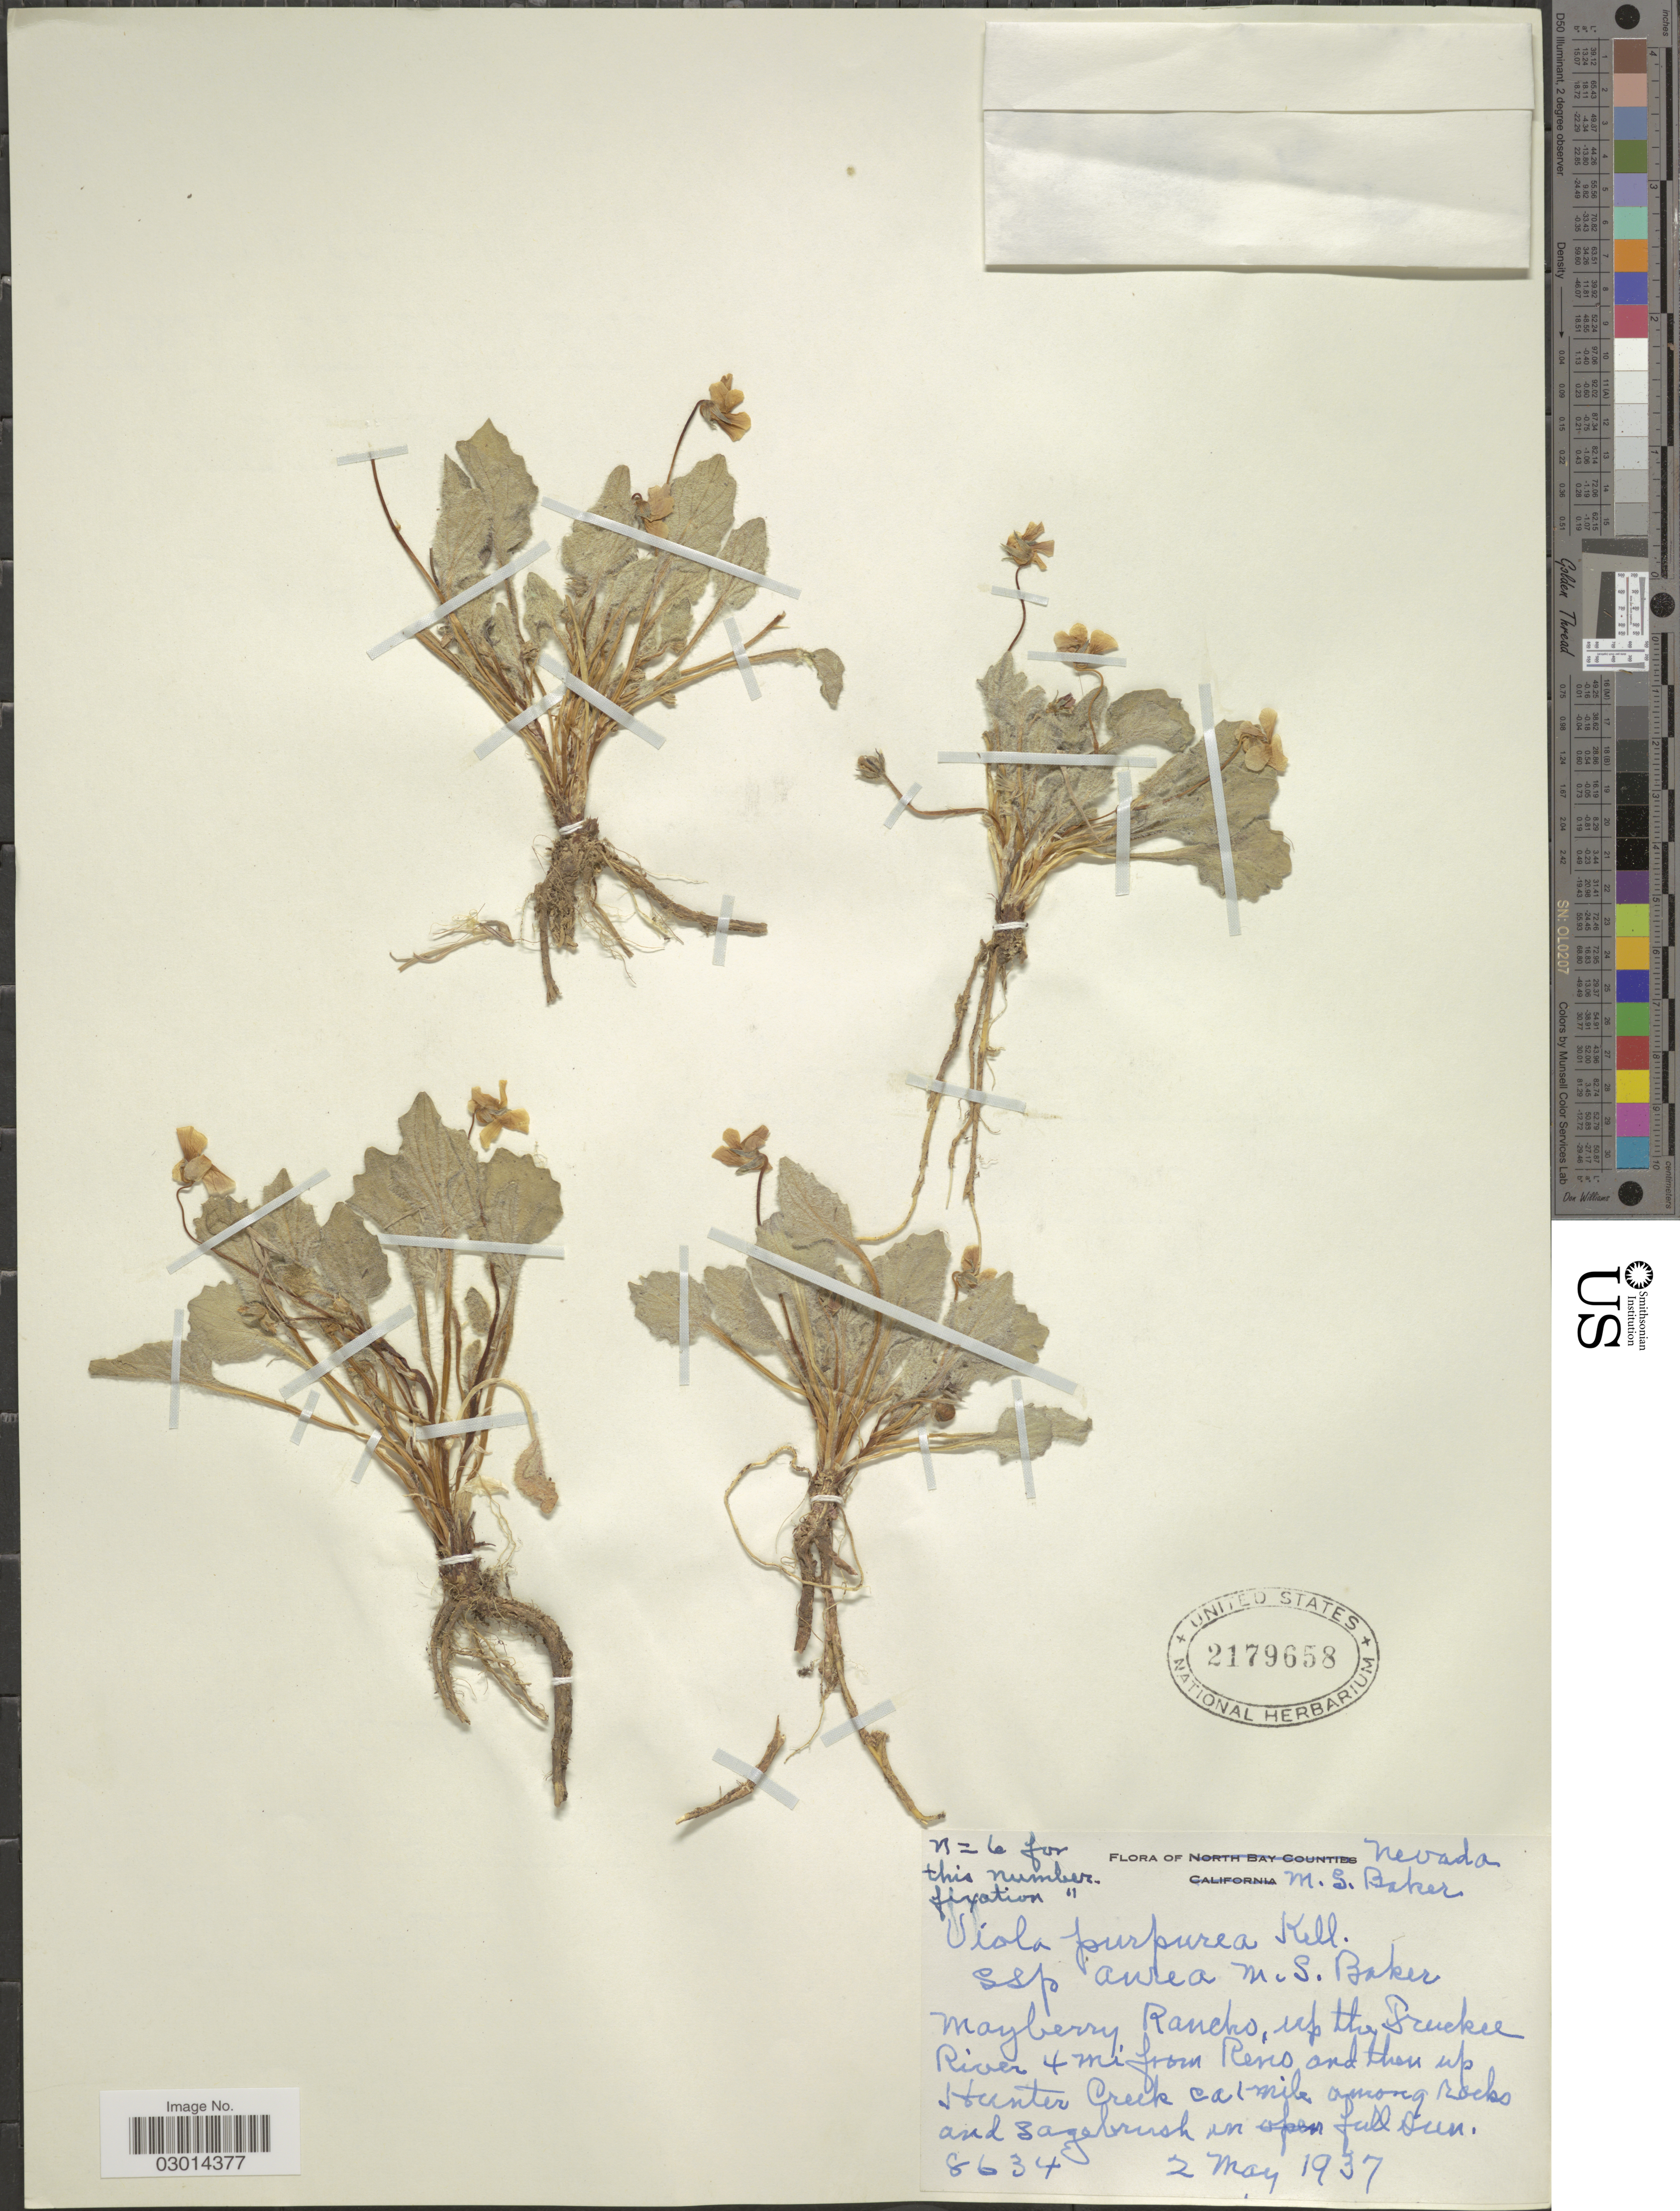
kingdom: Plantae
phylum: Tracheophyta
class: Magnoliopsida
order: Malpighiales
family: Violaceae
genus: Viola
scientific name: Viola purpurea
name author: Kellogg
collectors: M. S. Baker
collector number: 6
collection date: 1937-05-02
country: United States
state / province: Nevada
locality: Mayberry Rancho, up the Truckee River 4 mi from Reno and then up Hunter Creek ca 1 miles among rocks and Sagebrush in full sun.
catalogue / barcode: US 2179658